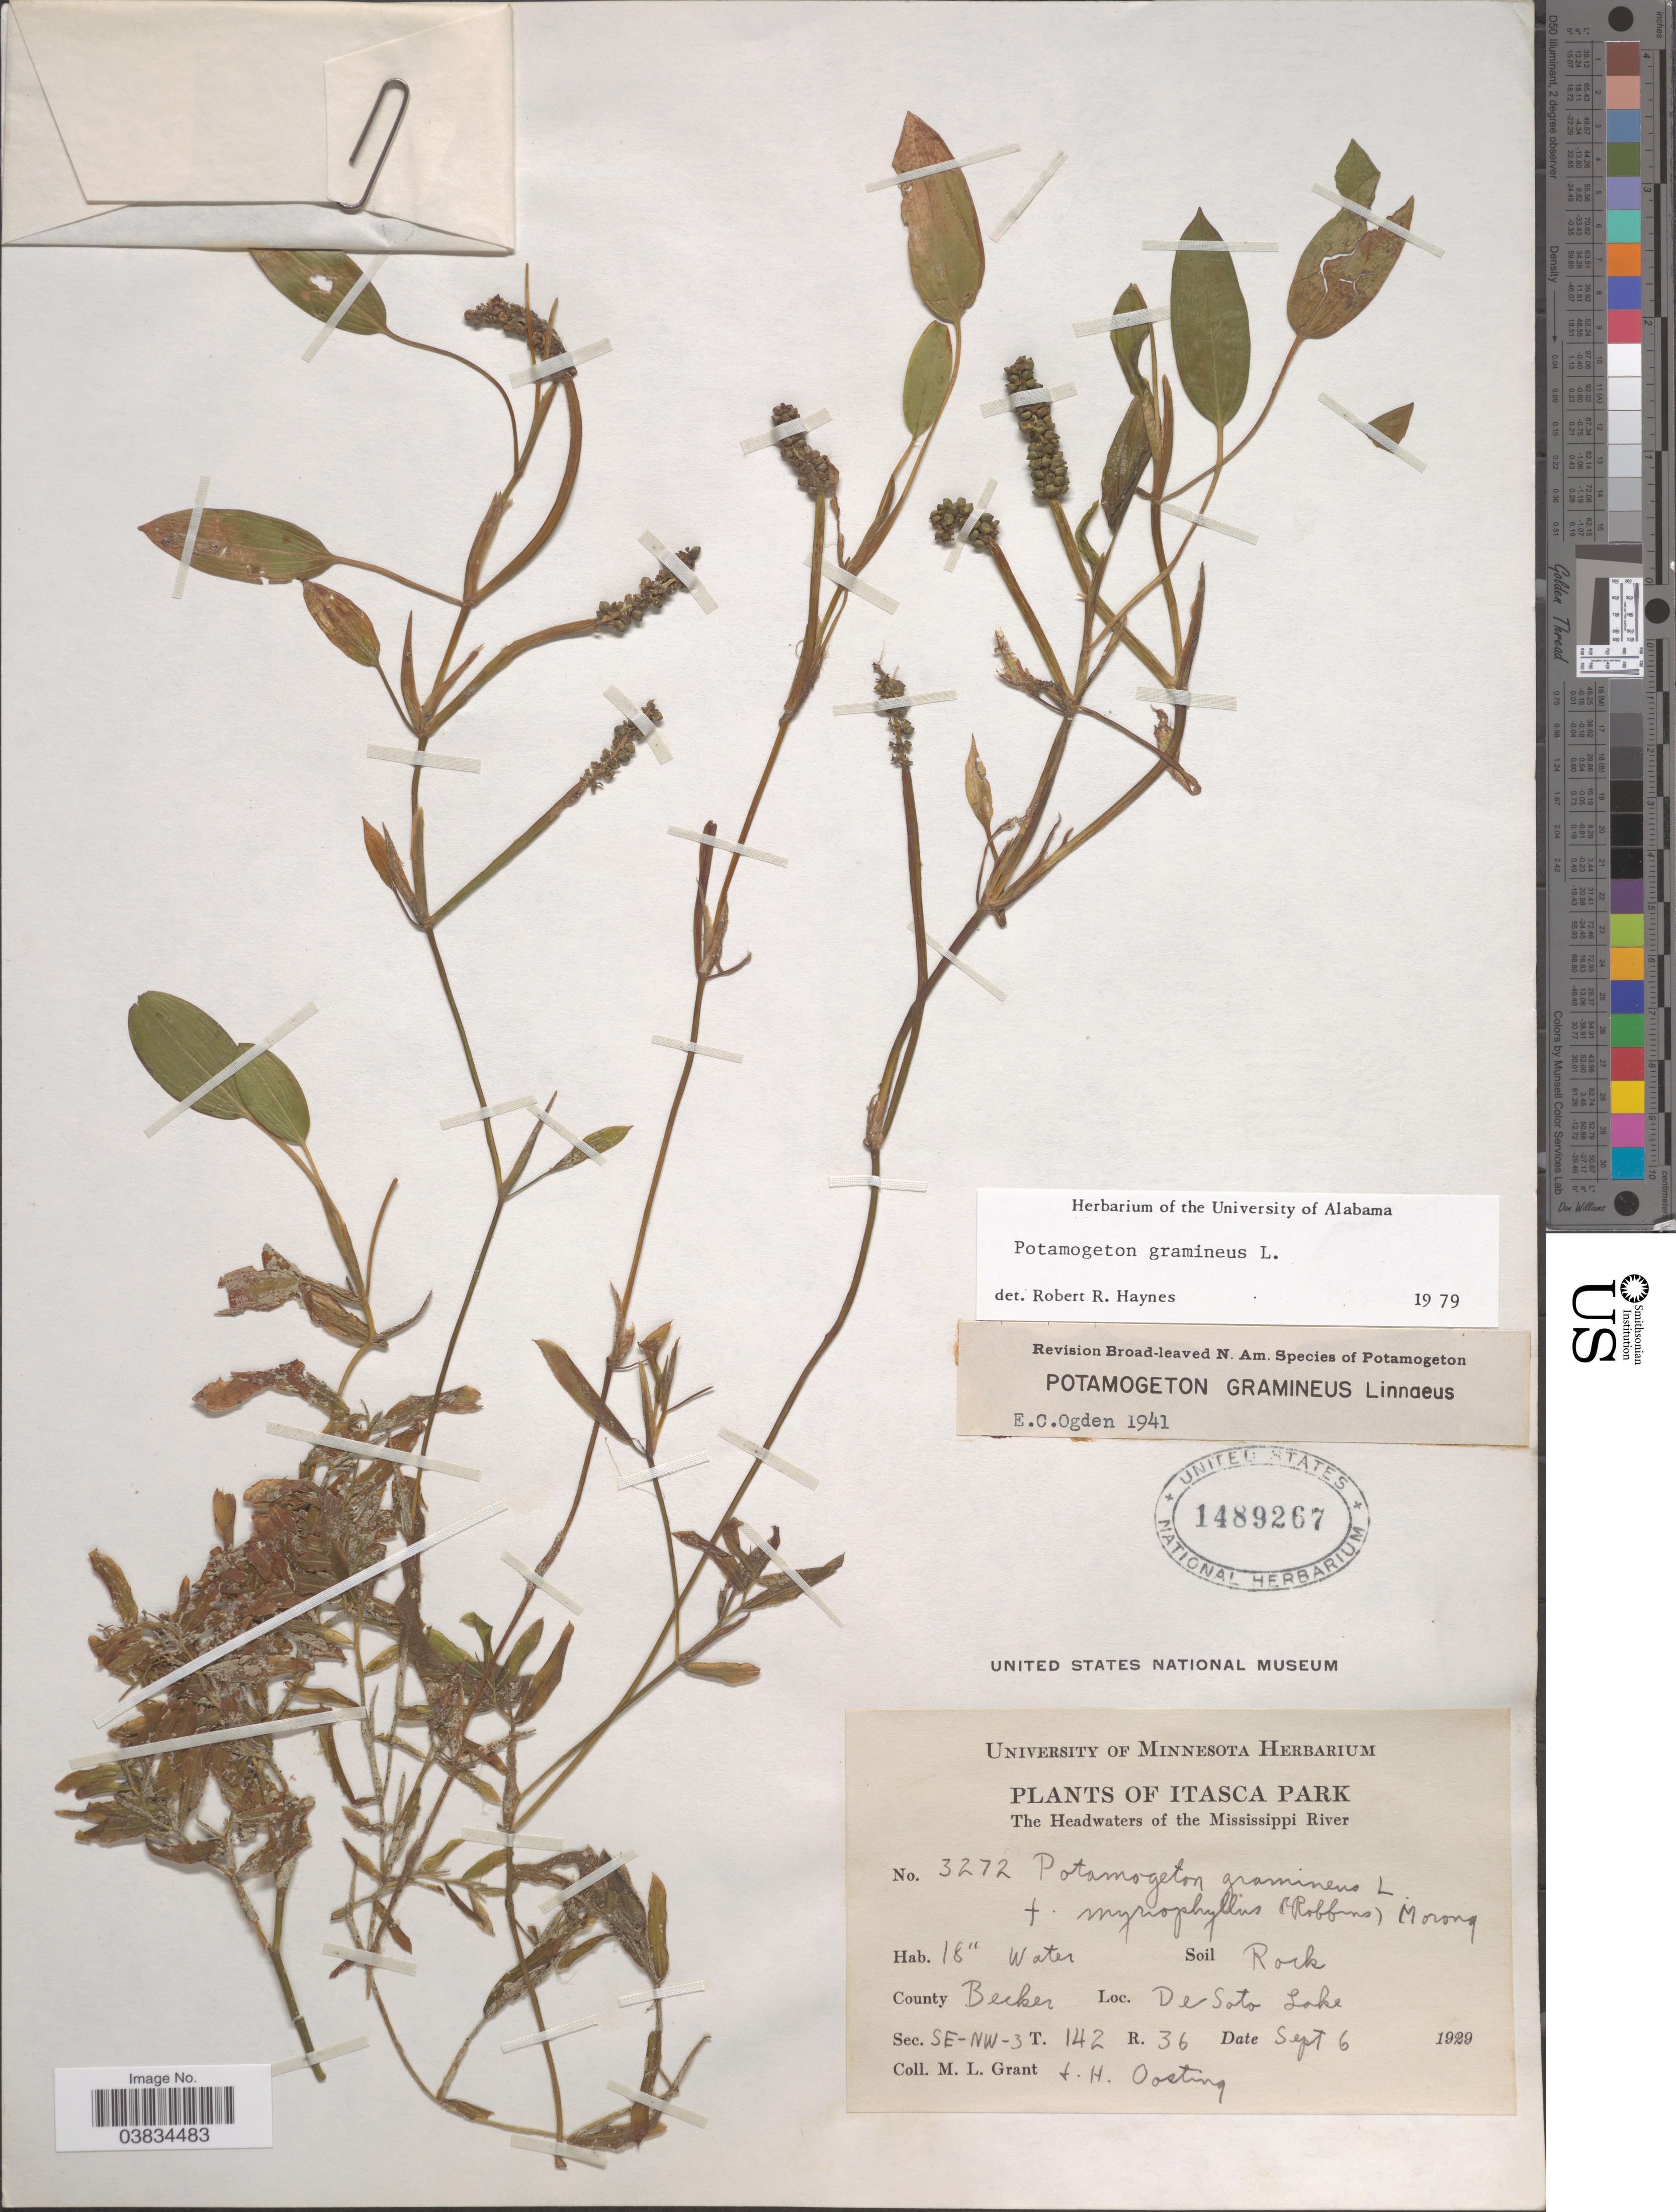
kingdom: Plantae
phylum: Tracheophyta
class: Liliopsida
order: Alismatales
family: Potamogetonaceae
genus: Potamogeton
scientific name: Potamogeton gramineus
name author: L.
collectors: M. L. Grant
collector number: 3272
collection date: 1929-09-06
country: United States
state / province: Minnesota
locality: Itasca Park. The Headwaters of the Mississippi River. County Becker. De Soto Lake. Sec. SE-NW-3T. 142 R. 36.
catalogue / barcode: US 1489267